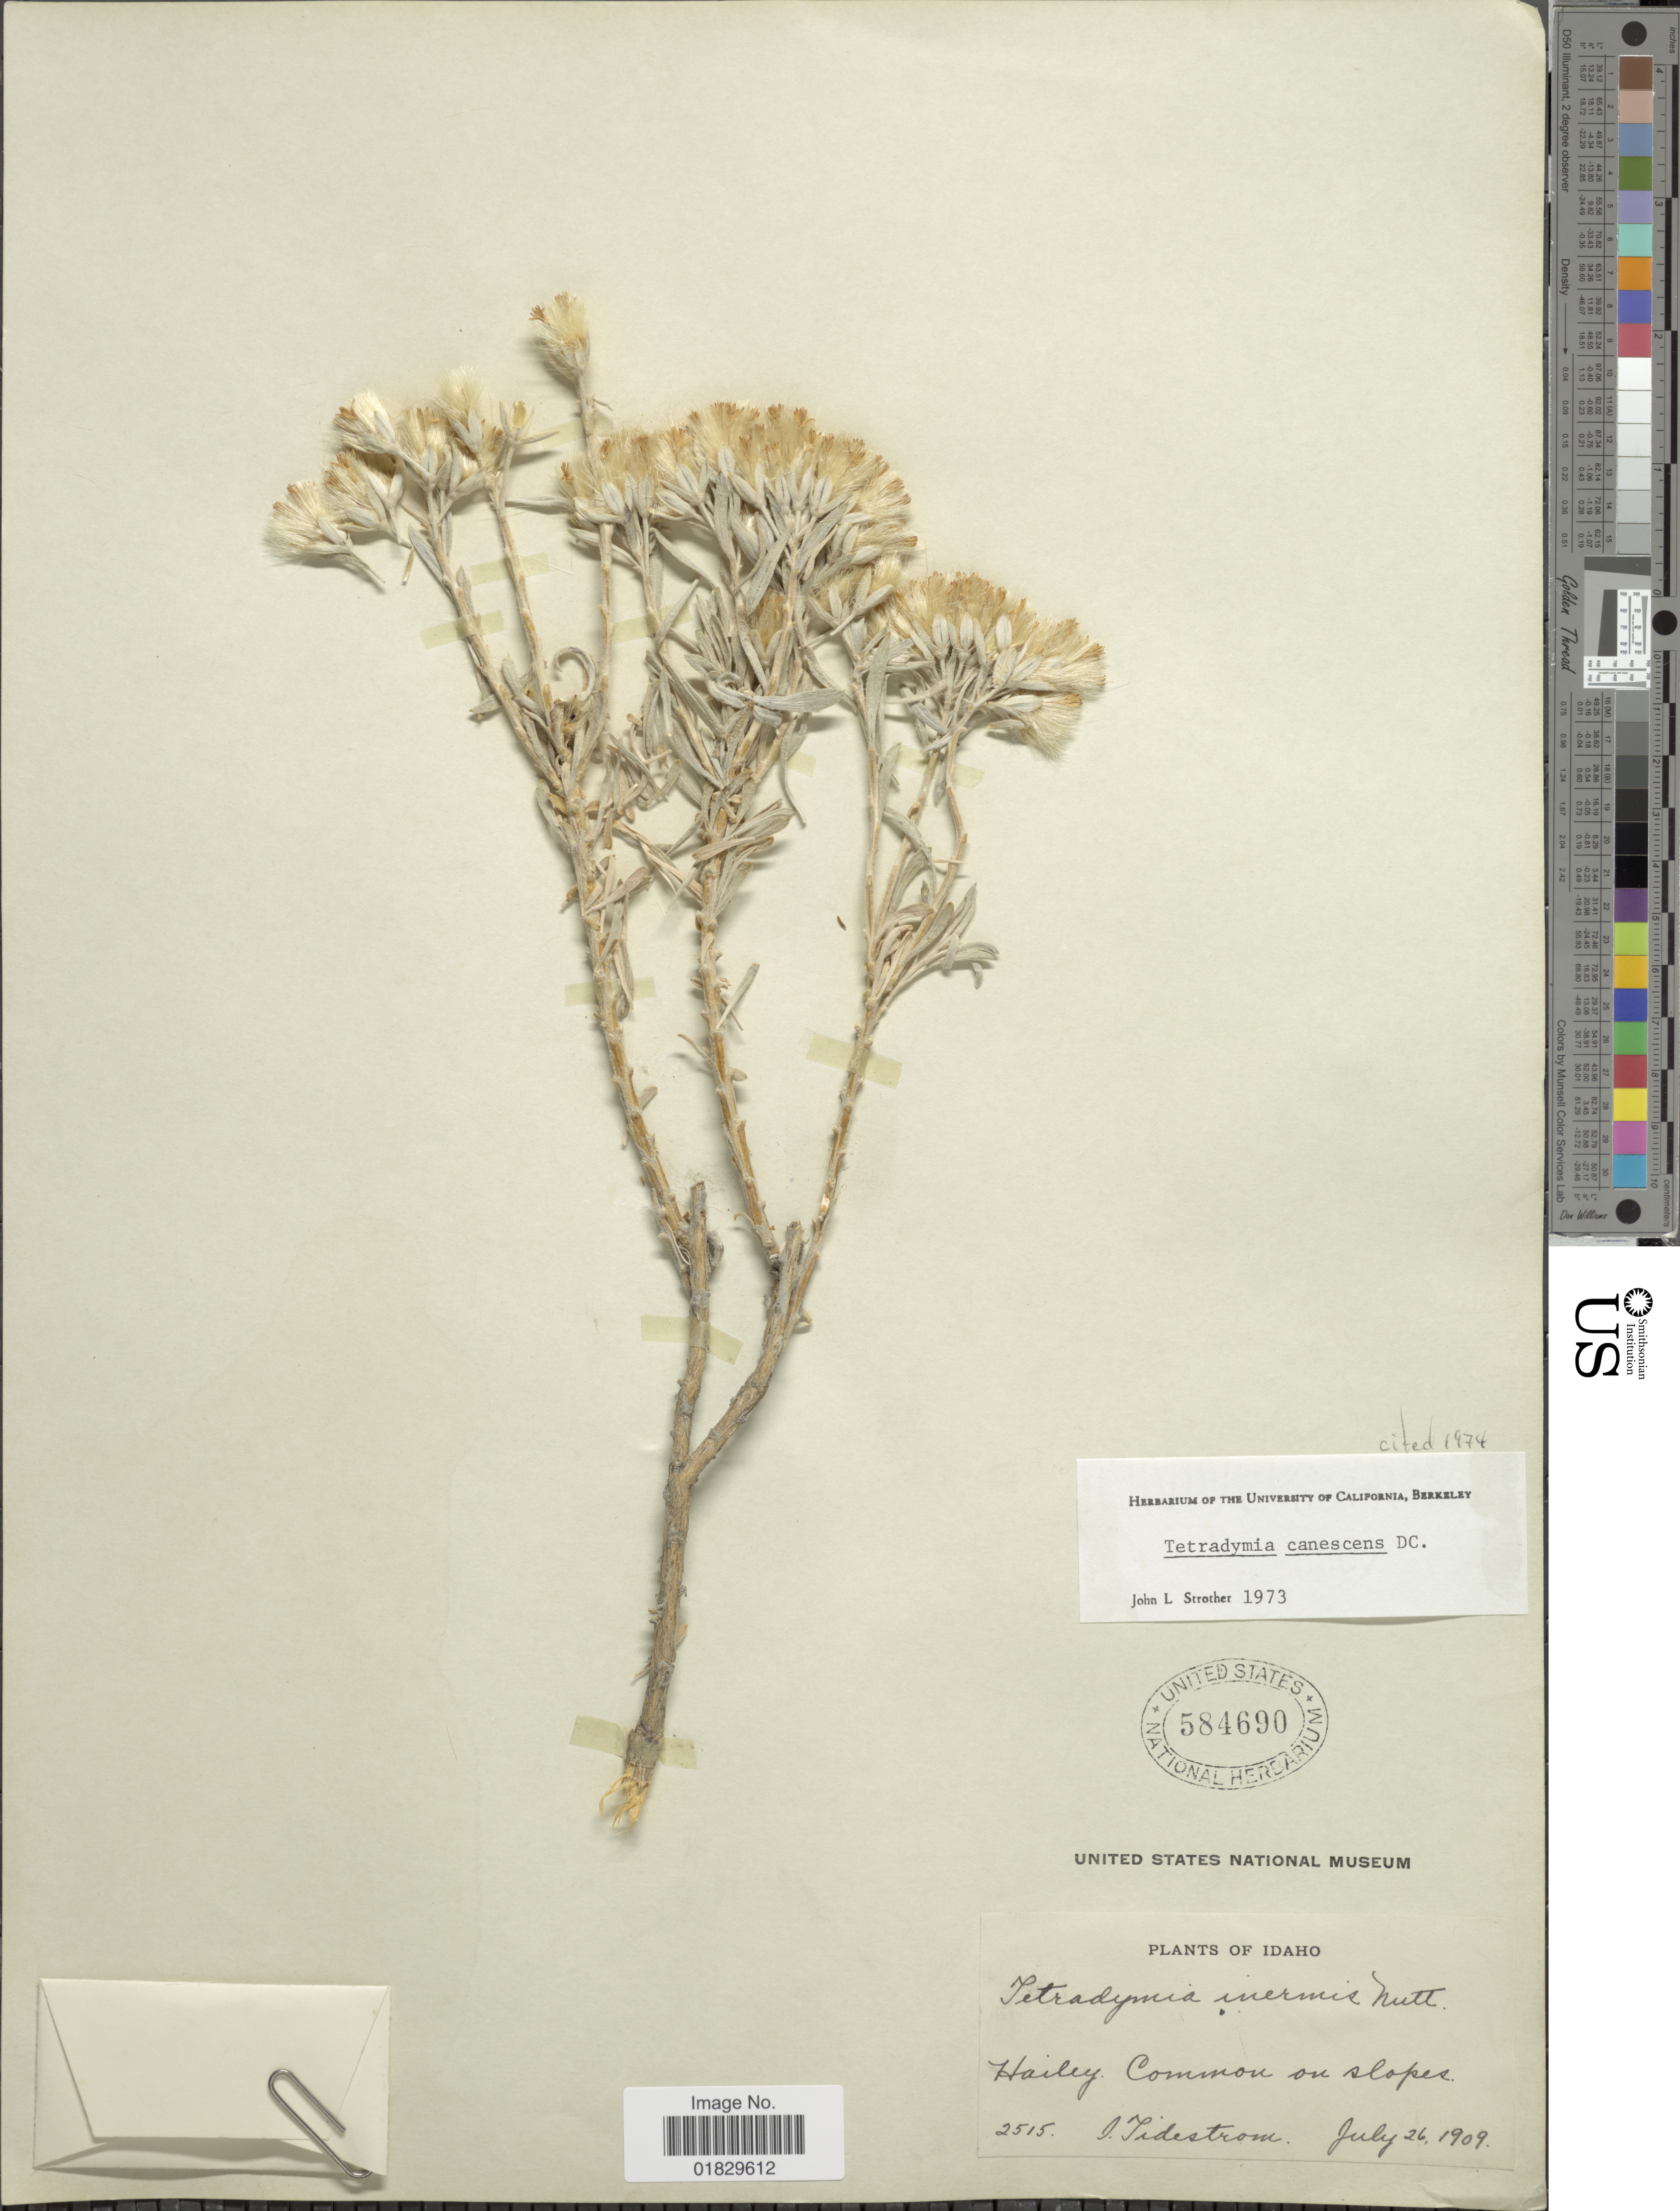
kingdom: Plantae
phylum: Tracheophyta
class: Magnoliopsida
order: Asterales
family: Asteraceae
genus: Tetradymia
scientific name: Tetradymia canescens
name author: DC.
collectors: I. F. Tidestrom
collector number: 2515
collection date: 1909-07-26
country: United States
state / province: Idaho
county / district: Blaine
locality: Hailey. Common on slopes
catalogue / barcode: US 584690